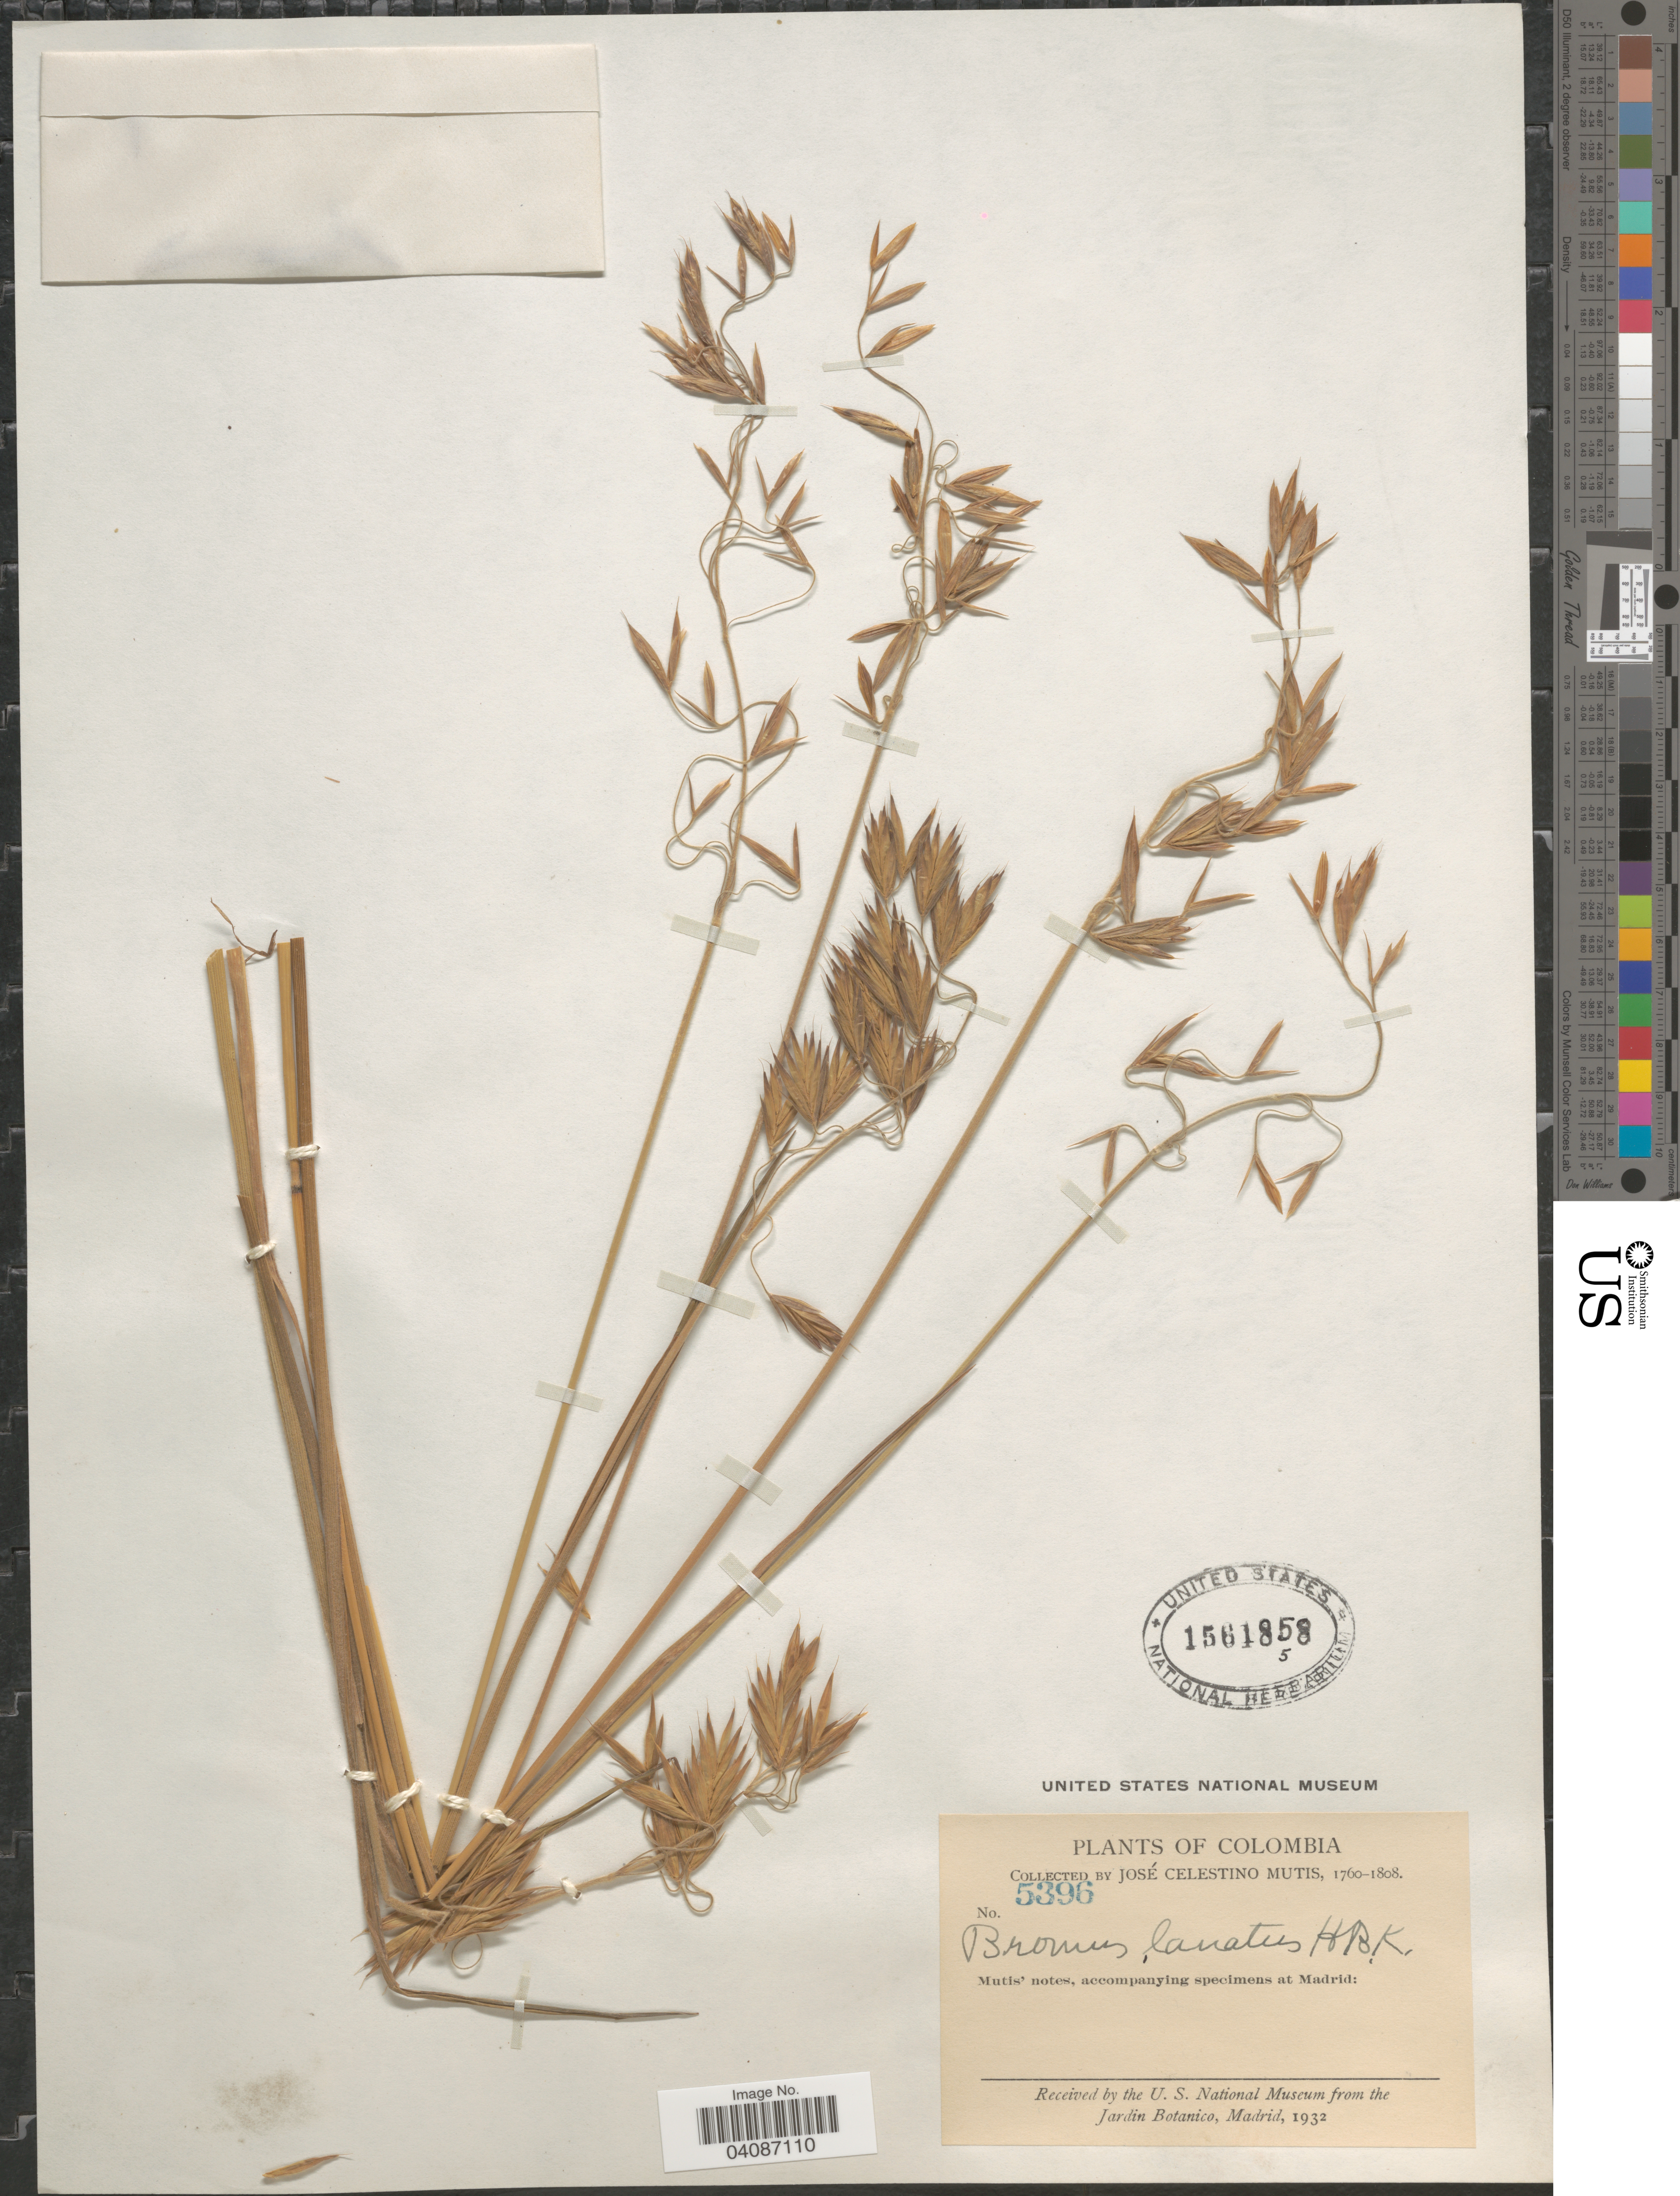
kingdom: Plantae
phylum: Tracheophyta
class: Liliopsida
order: Poales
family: Poaceae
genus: Bromus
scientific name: Bromus lanatus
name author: Kunth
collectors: J. C. B. Mutis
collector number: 5396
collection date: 1760/1808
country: Colombia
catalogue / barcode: US 1561858